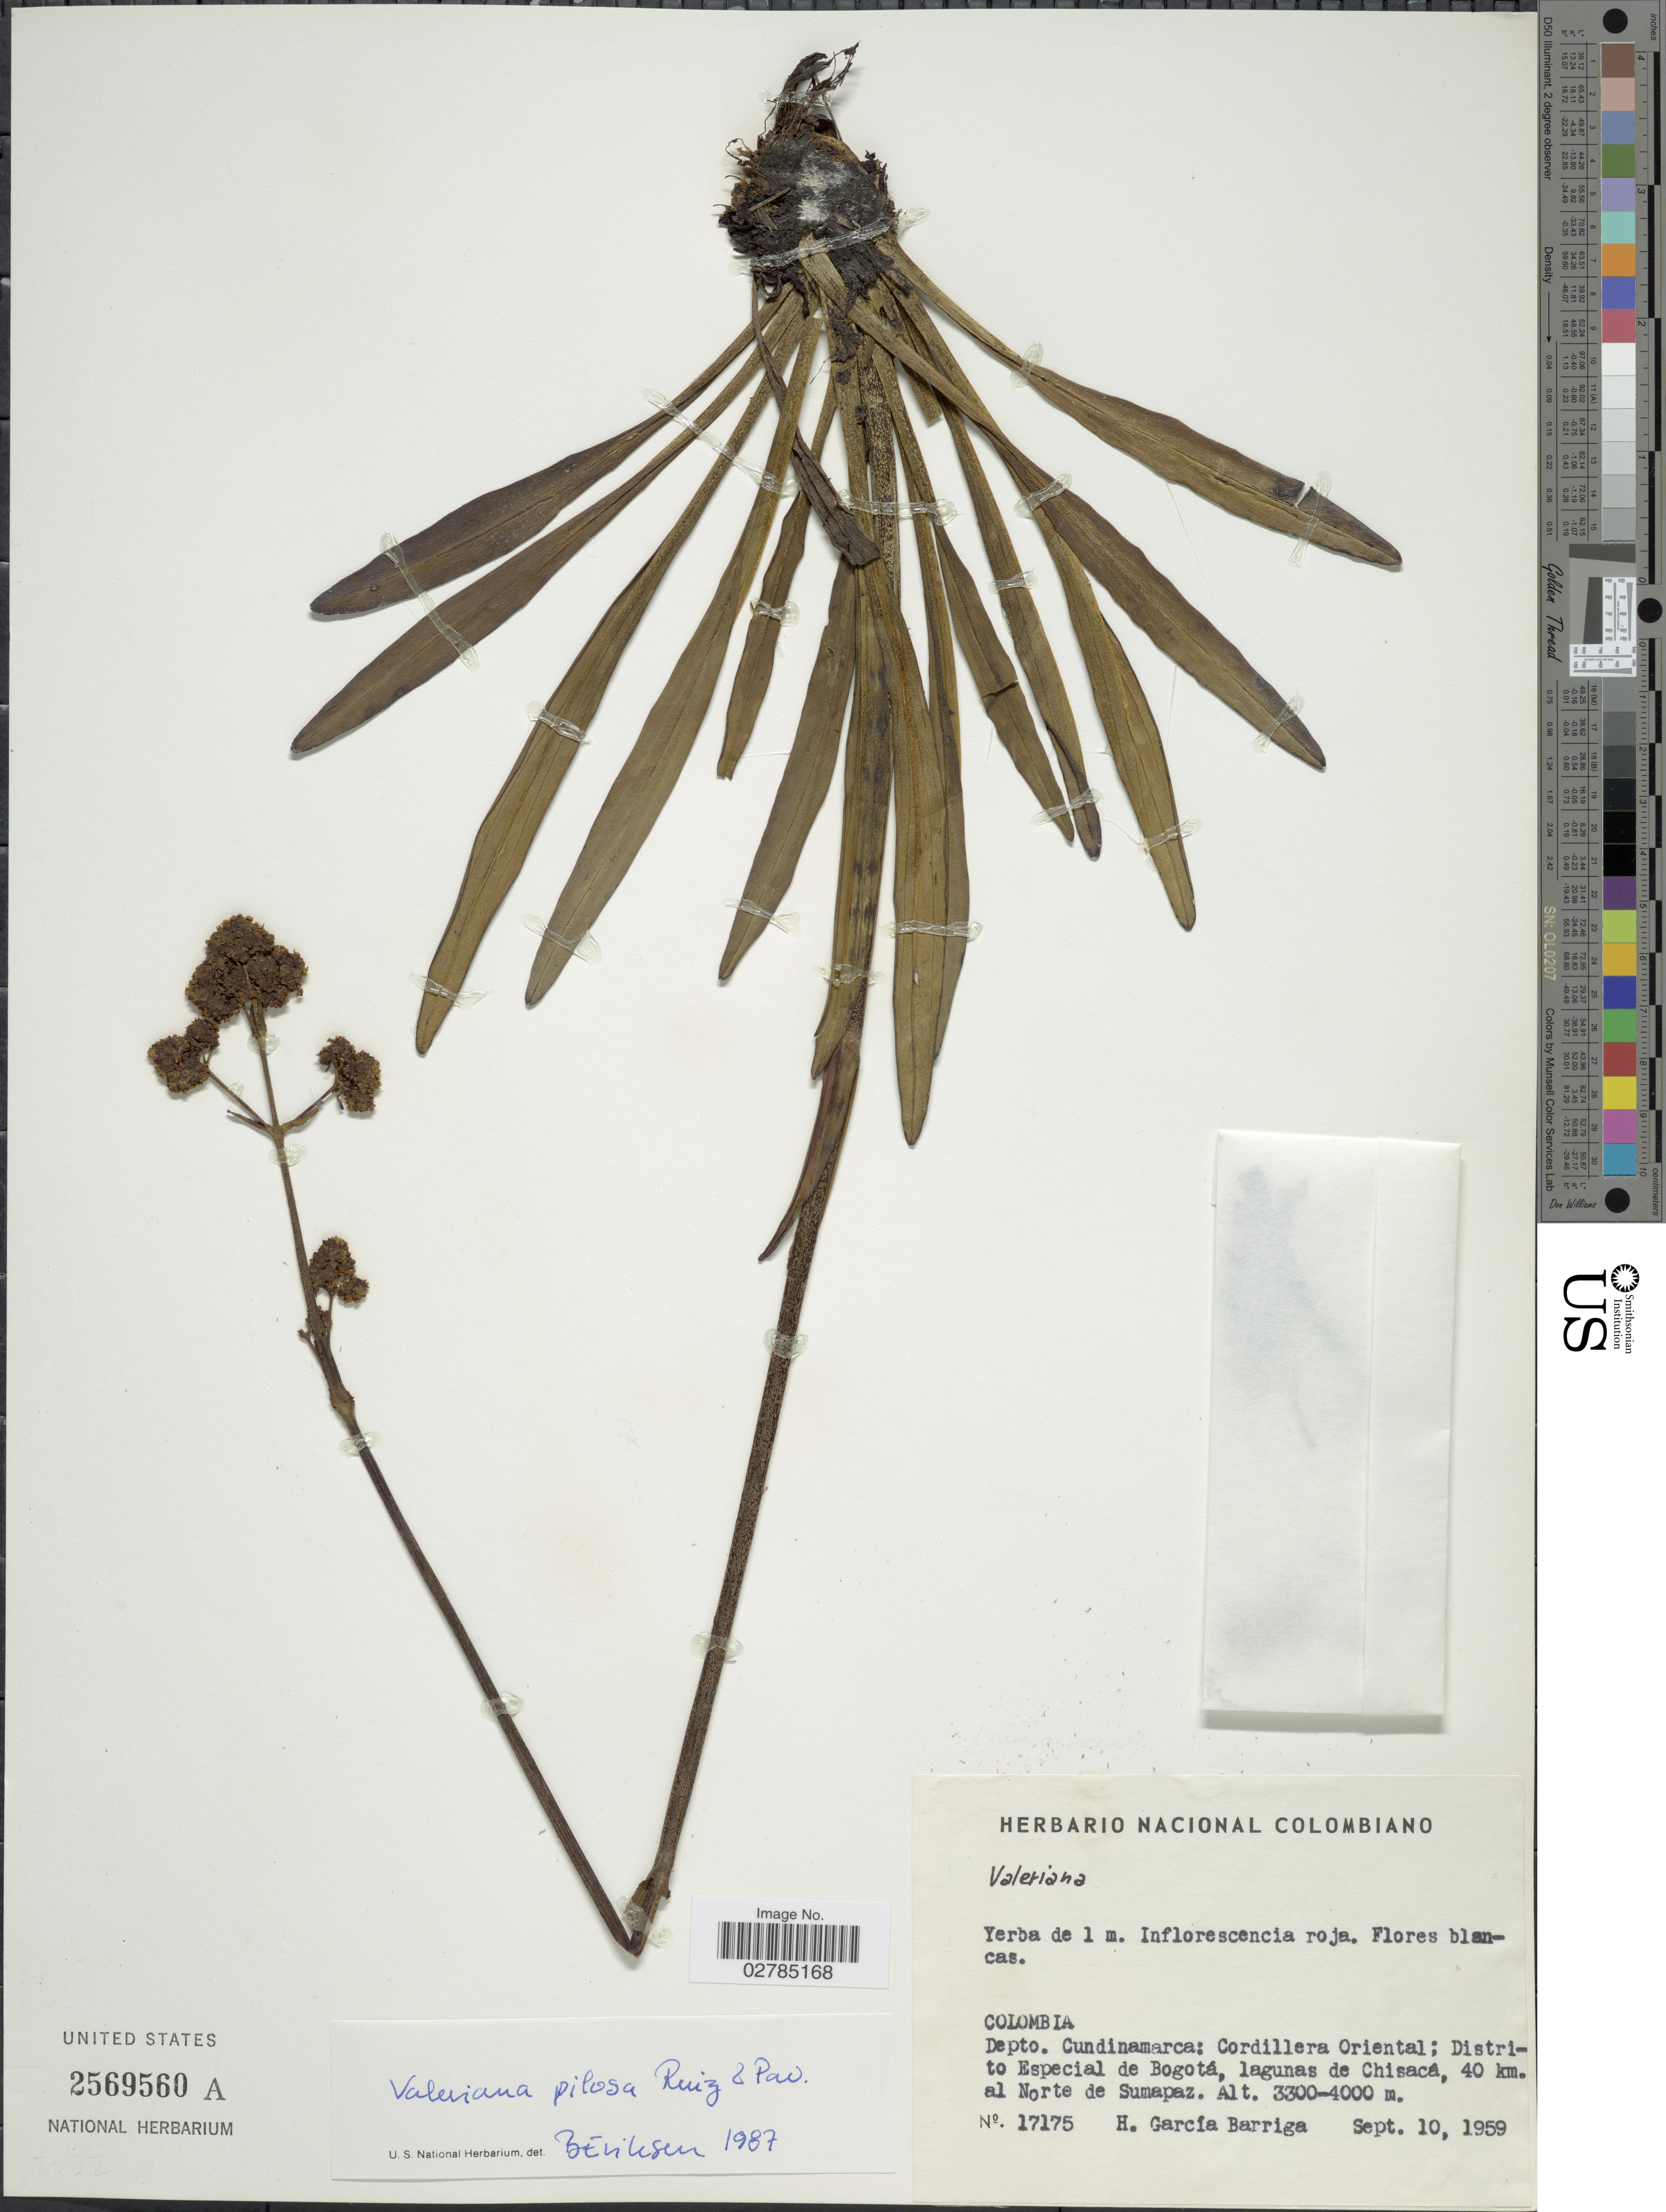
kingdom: Plantae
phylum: Tracheophyta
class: Magnoliopsida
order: Dipsacales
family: Caprifoliaceae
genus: Valeriana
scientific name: Valeriana pilosa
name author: Ruiz & Pav.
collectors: H. García Barriga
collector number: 17175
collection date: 1959-09-10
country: Colombia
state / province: Cundinamarca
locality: Depto. Cundinamarca, Cordillera Oriental, Distrito Especial de Bogotá, lagunas de Chisacá, 40 km. al Norte de Sumapaz.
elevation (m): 3300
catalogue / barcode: US 2569560A